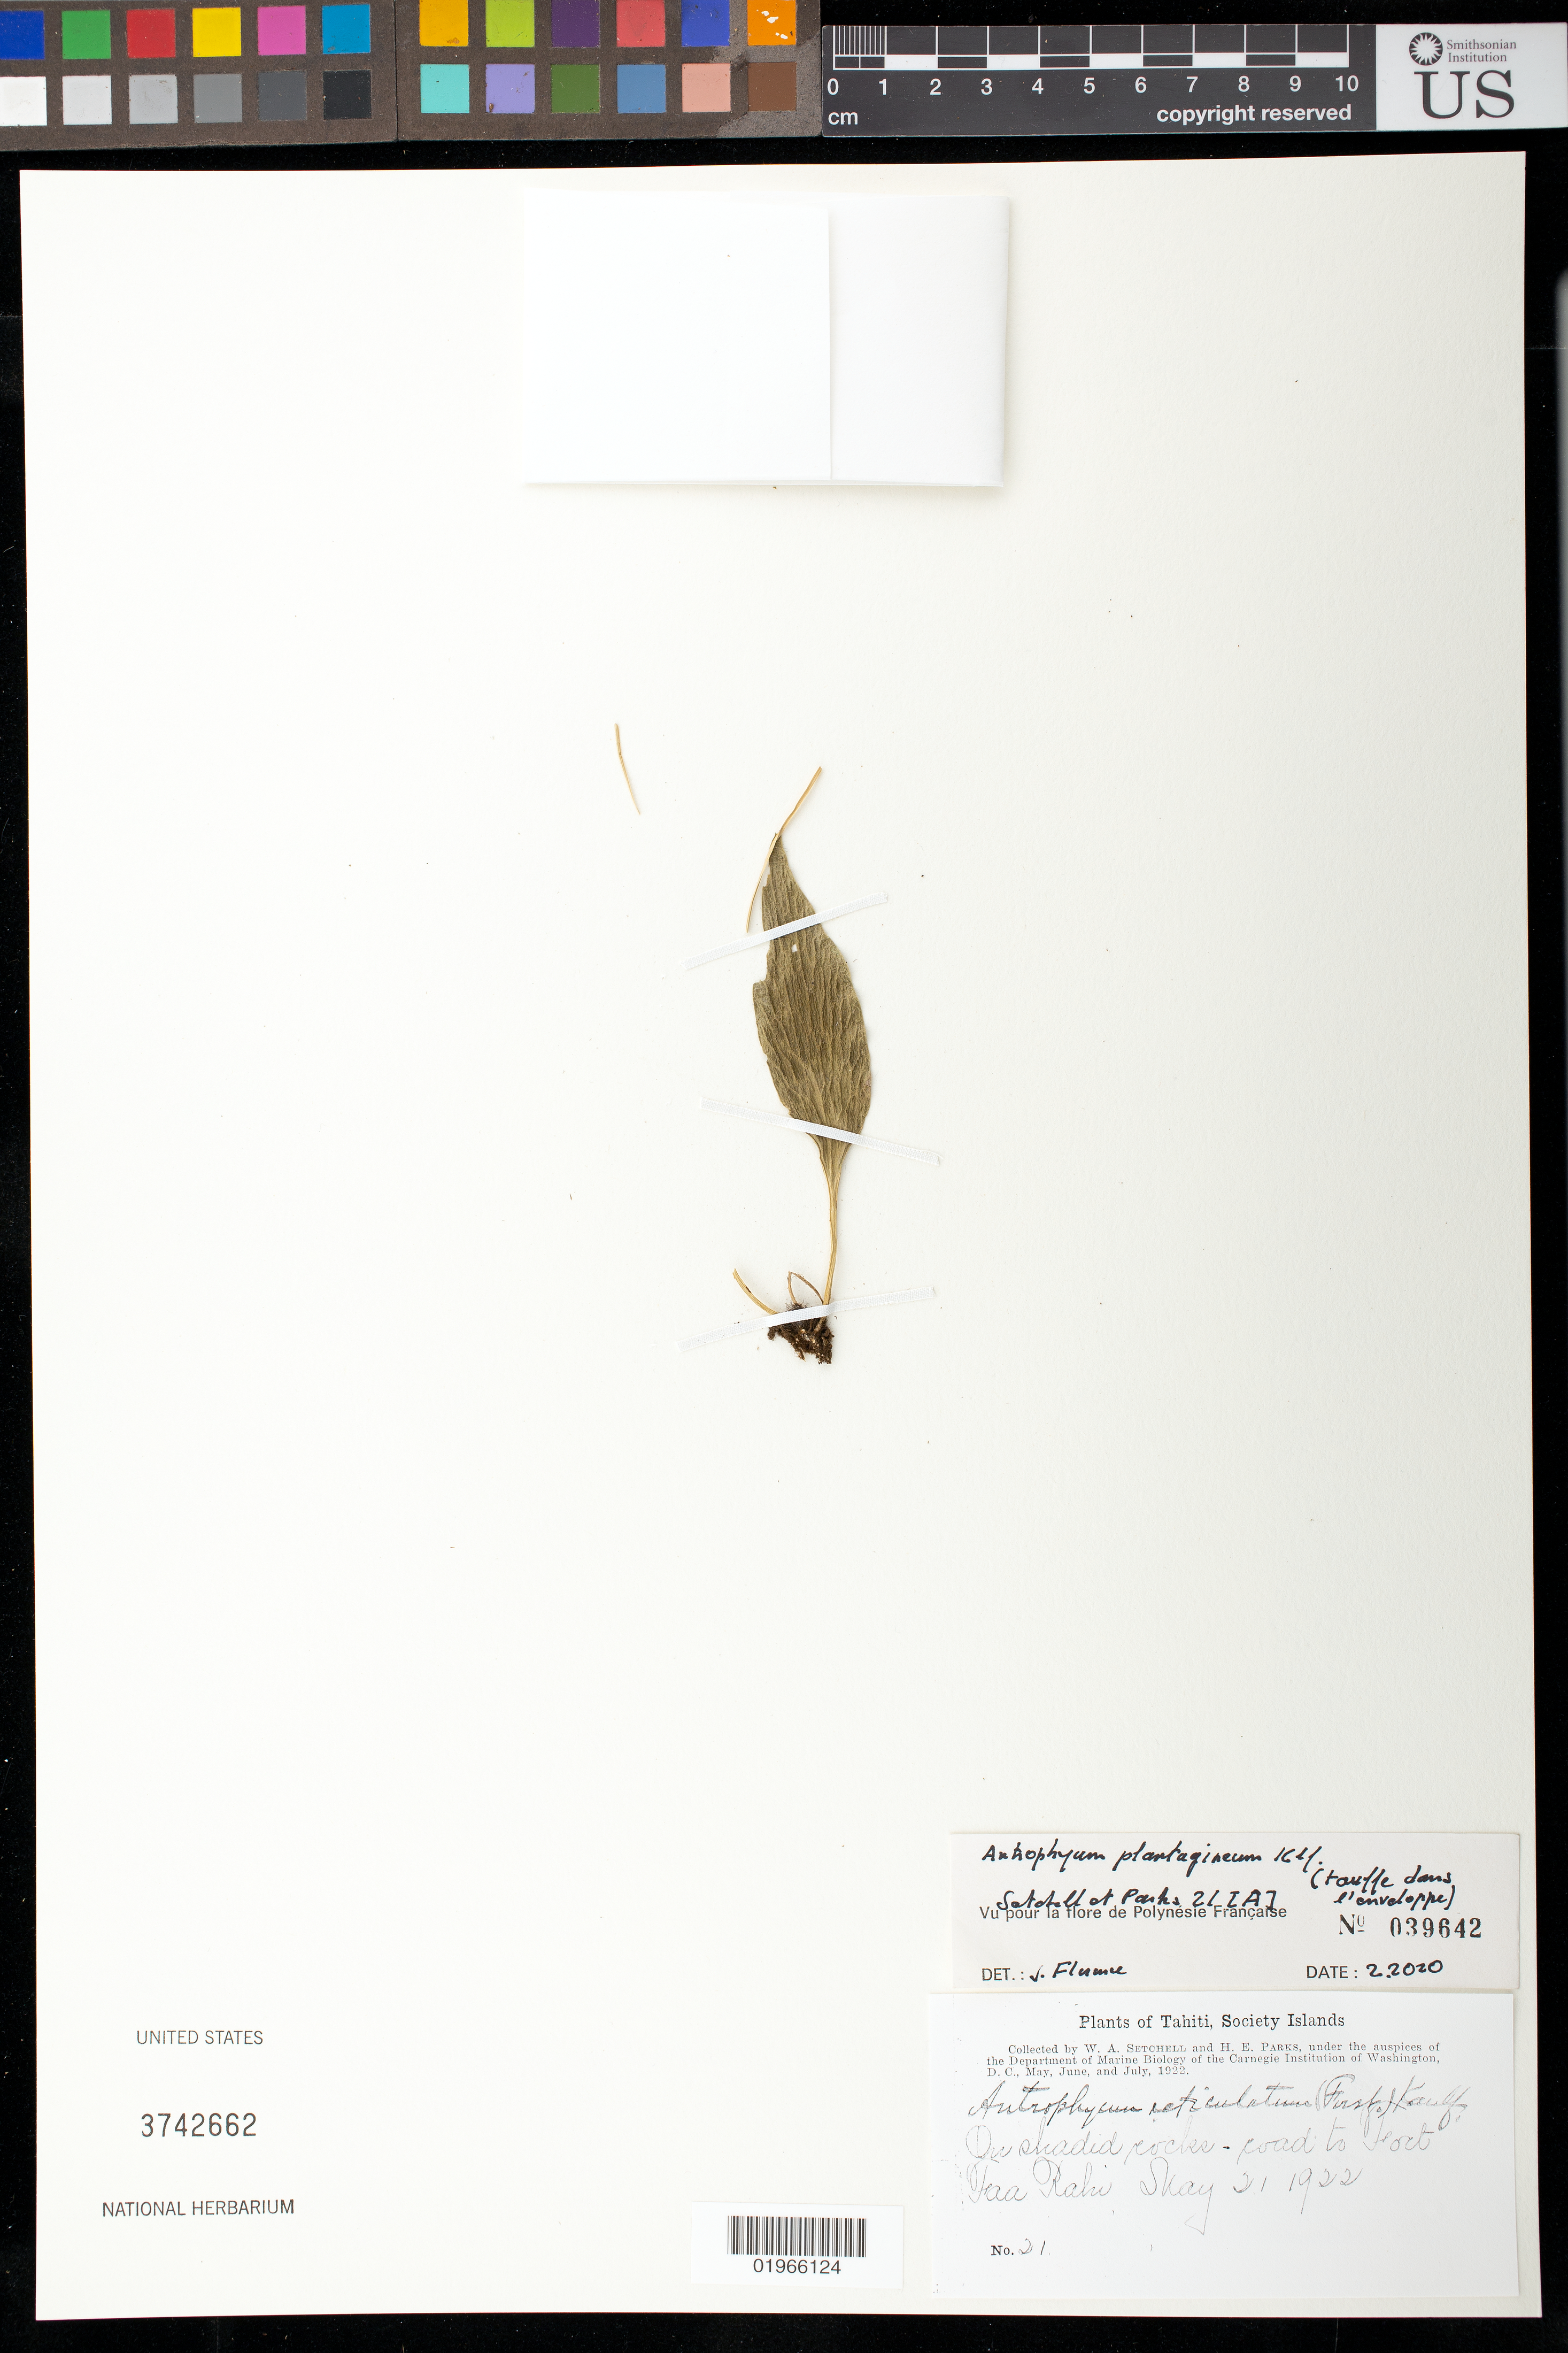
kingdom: Plantae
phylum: Tracheophyta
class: Polypodiopsida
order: Polypodiales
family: Pteridaceae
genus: Antrophyum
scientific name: Antrophyum plantagineum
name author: (Cav.) Kaulf.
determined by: Florence, J.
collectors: W. Setchell & H. E. Parks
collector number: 21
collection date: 1922-05-21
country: French Polynesia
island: Tahiti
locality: Tahiti, Society Islands, Road to Fort Faa Rahi [interpreted]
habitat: In shaded rocks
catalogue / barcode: US 3742662